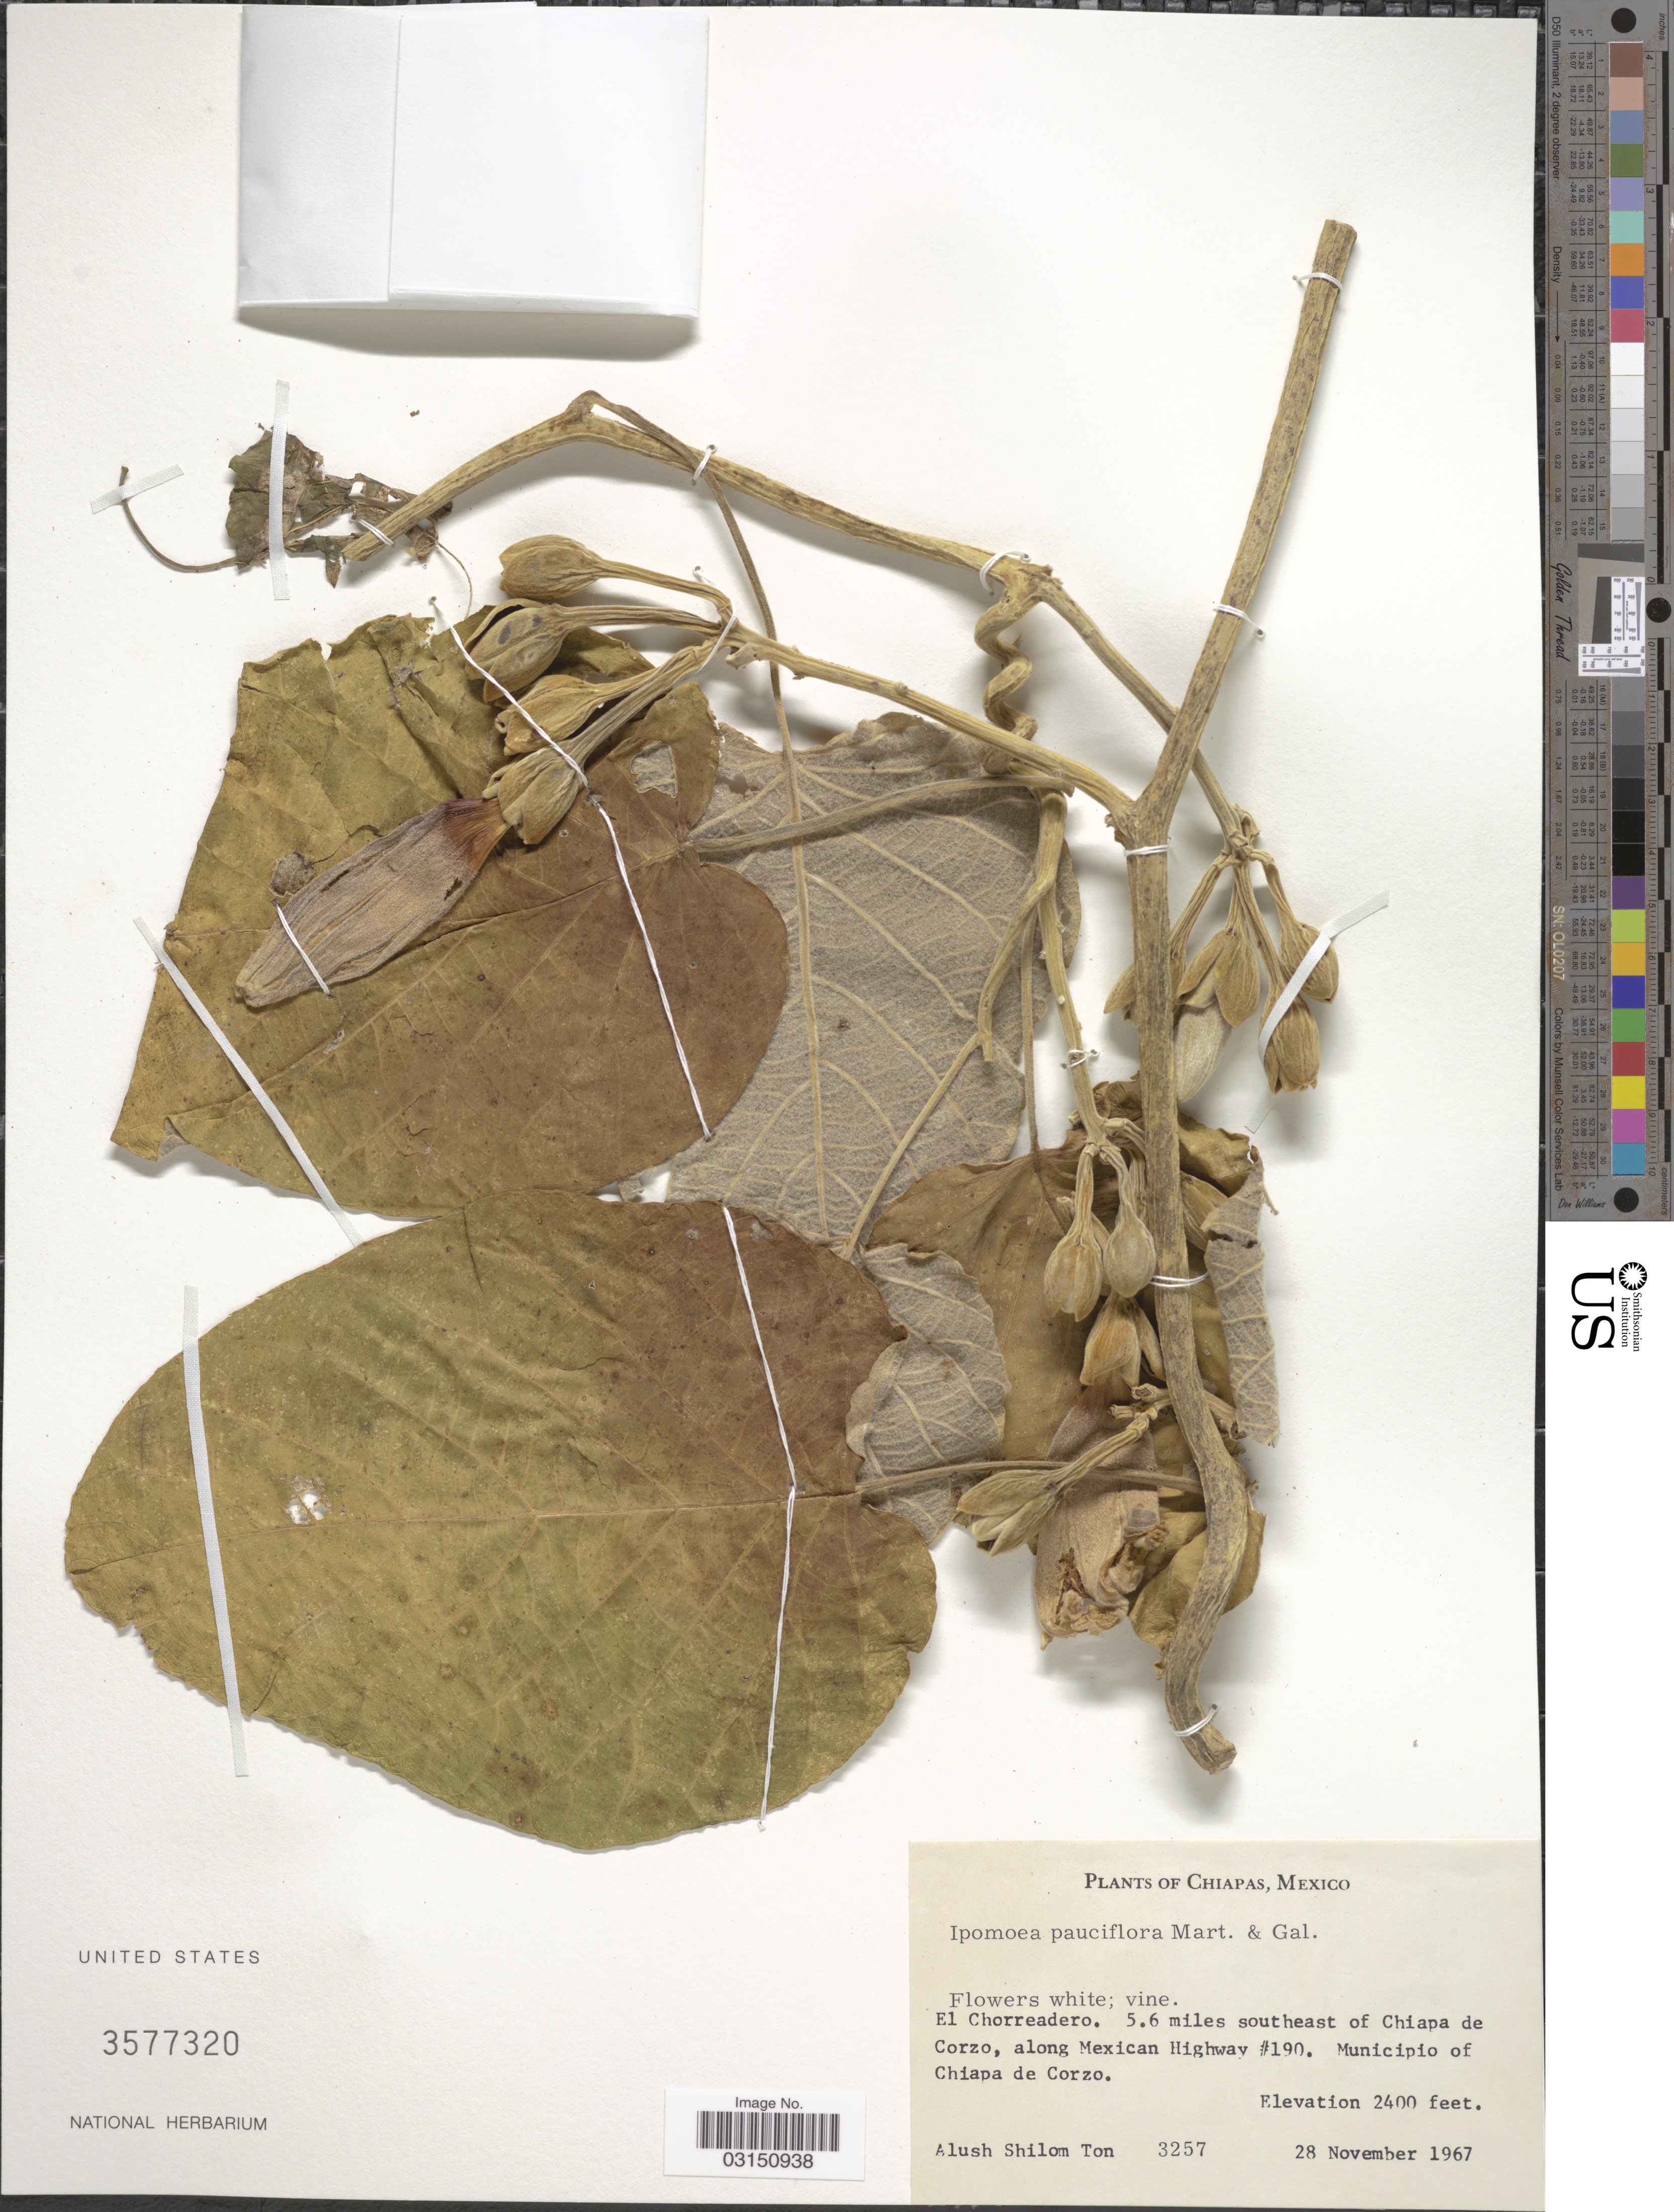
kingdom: Plantae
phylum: Tracheophyta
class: Magnoliopsida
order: Solanales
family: Convolvulaceae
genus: Ipomoea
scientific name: Ipomoea pauciflora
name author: M. Martens & Galeotti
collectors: A. M. Ton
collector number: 3257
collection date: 1967-11-28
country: Mexico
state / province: Chiapas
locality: El Chorreadero. 5.6 miles southeast of Chiapa de Corzo, along Mexican Highway #190. Municipio de Corzo.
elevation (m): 732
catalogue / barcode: US 3577320